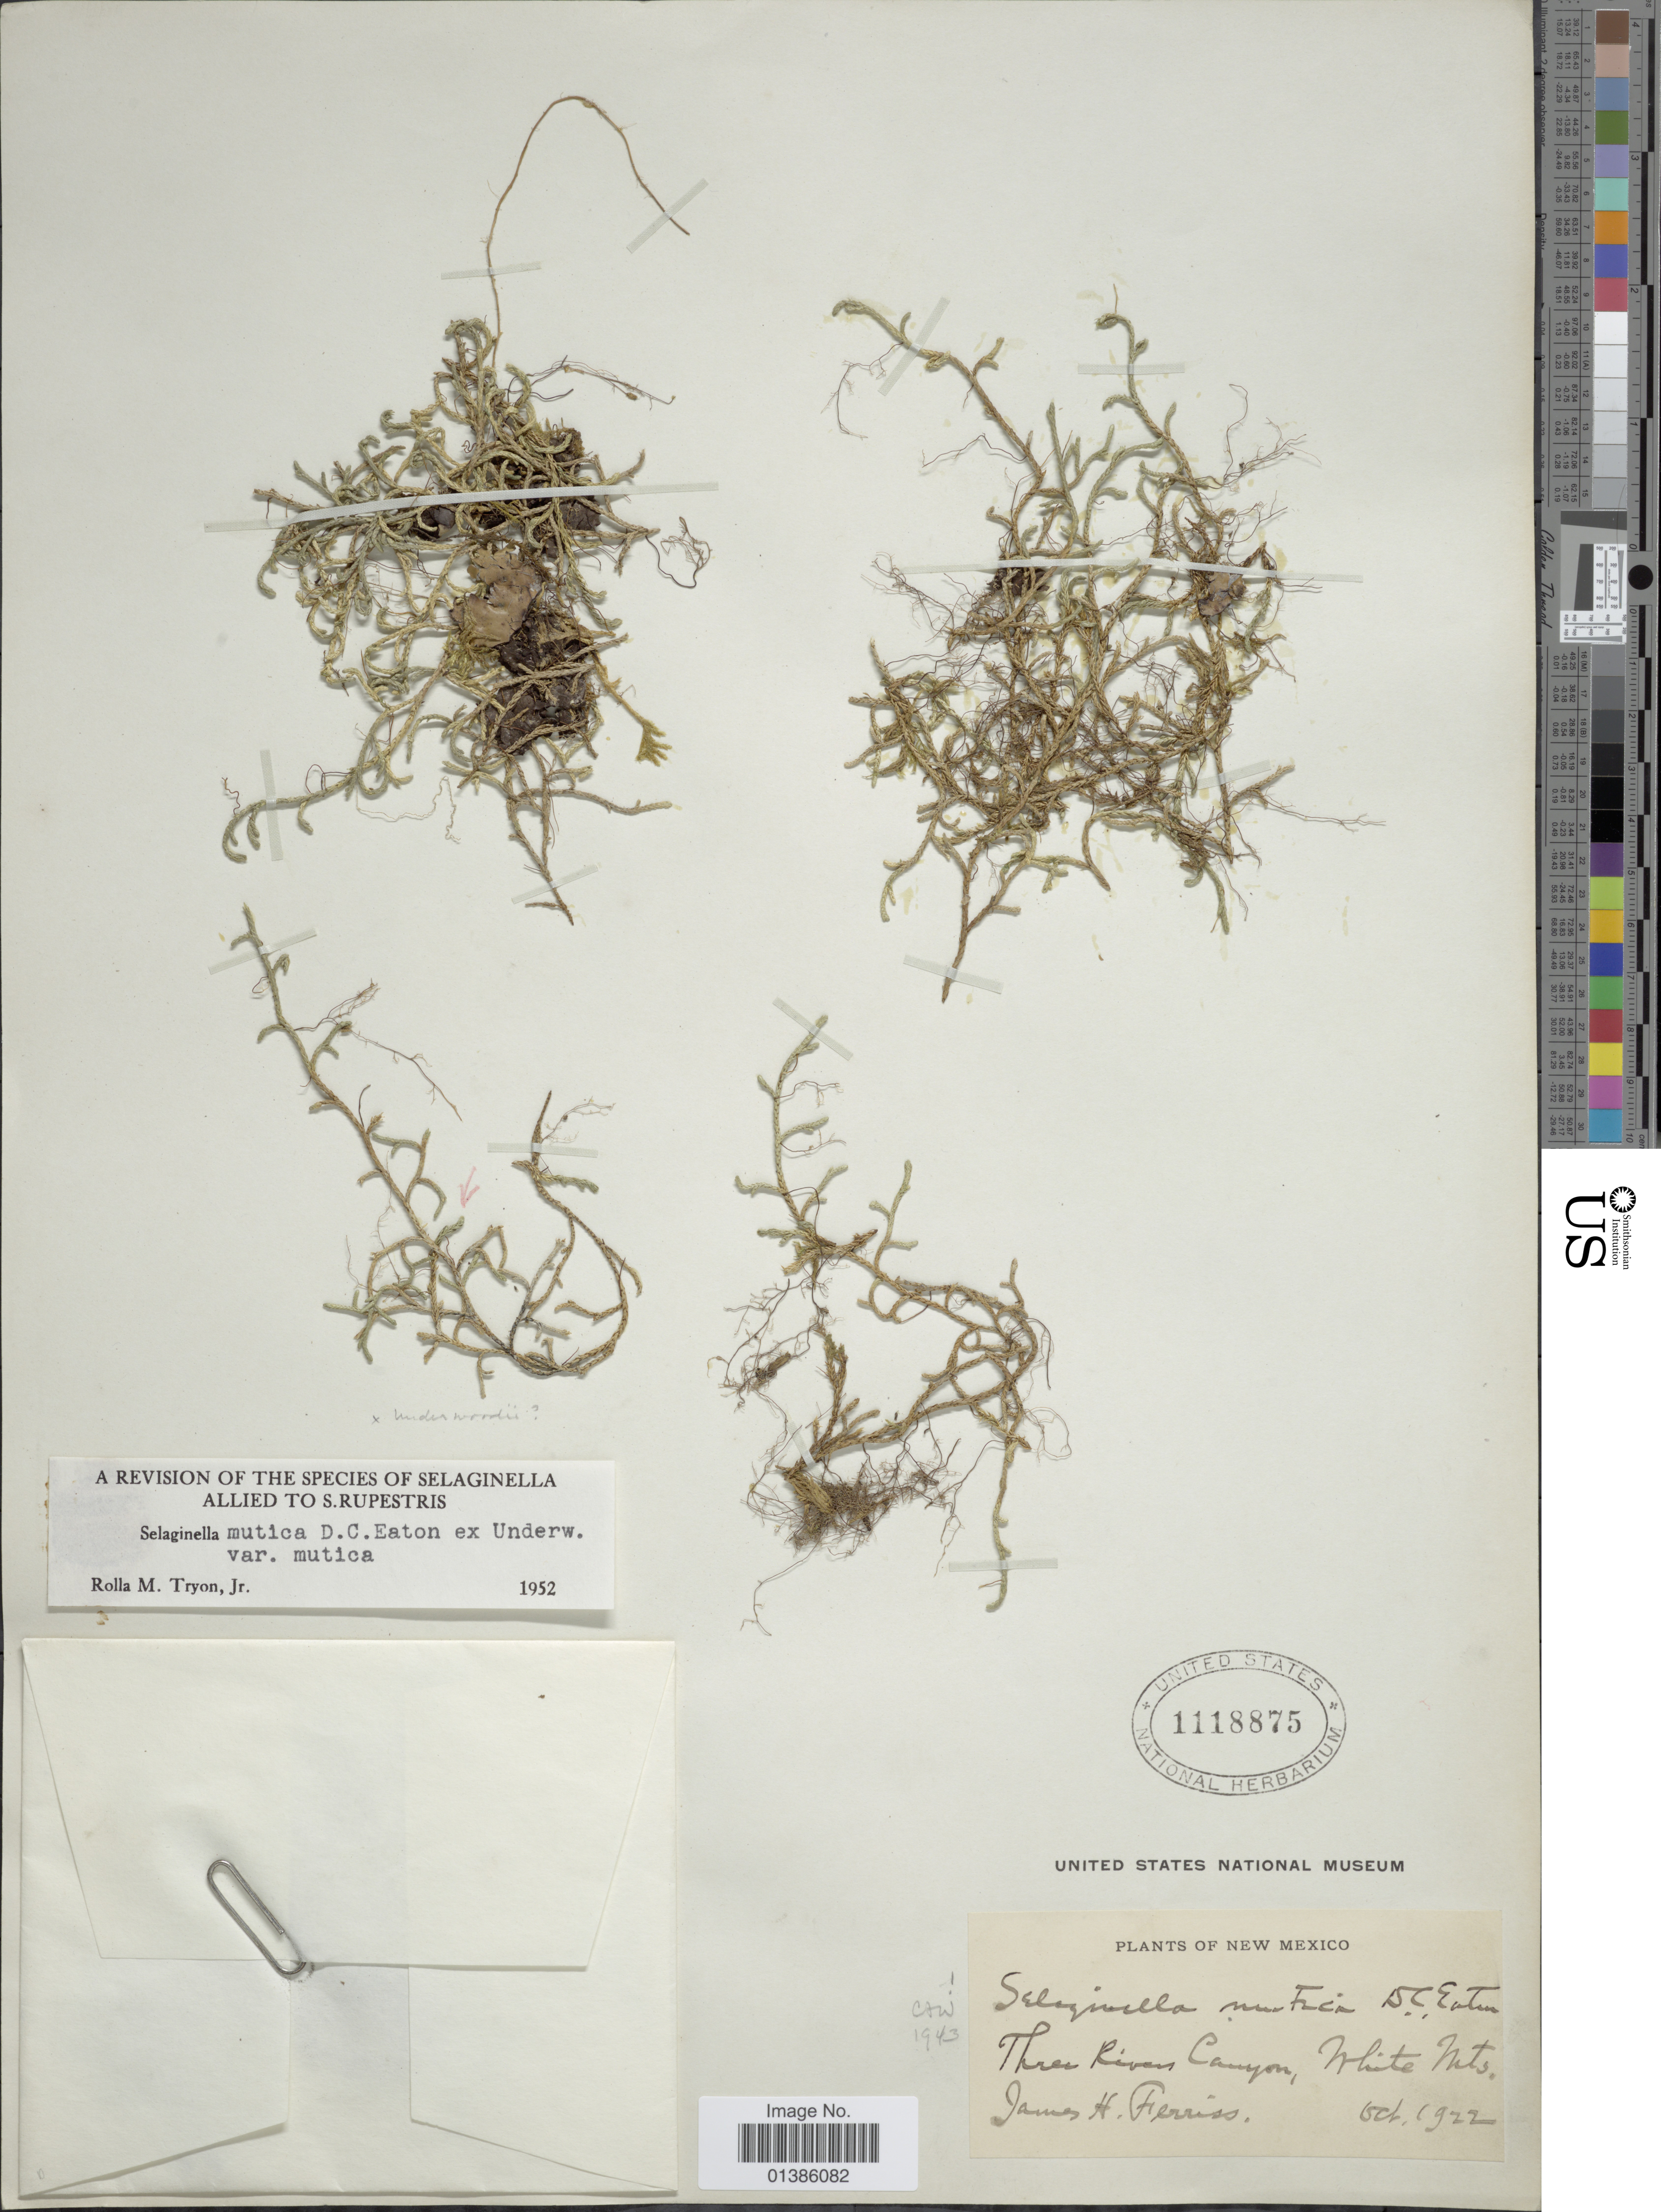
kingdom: Plantae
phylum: Tracheophyta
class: Lycopodiopsida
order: Selaginellales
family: Selaginellaceae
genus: Selaginella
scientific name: Selaginella mutica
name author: D.C. Eaton in Underw.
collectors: J. Ferriss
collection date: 1922-10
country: United States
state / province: New Mexico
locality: Three Rivers Canyon, White Mts.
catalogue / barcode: US 1118875